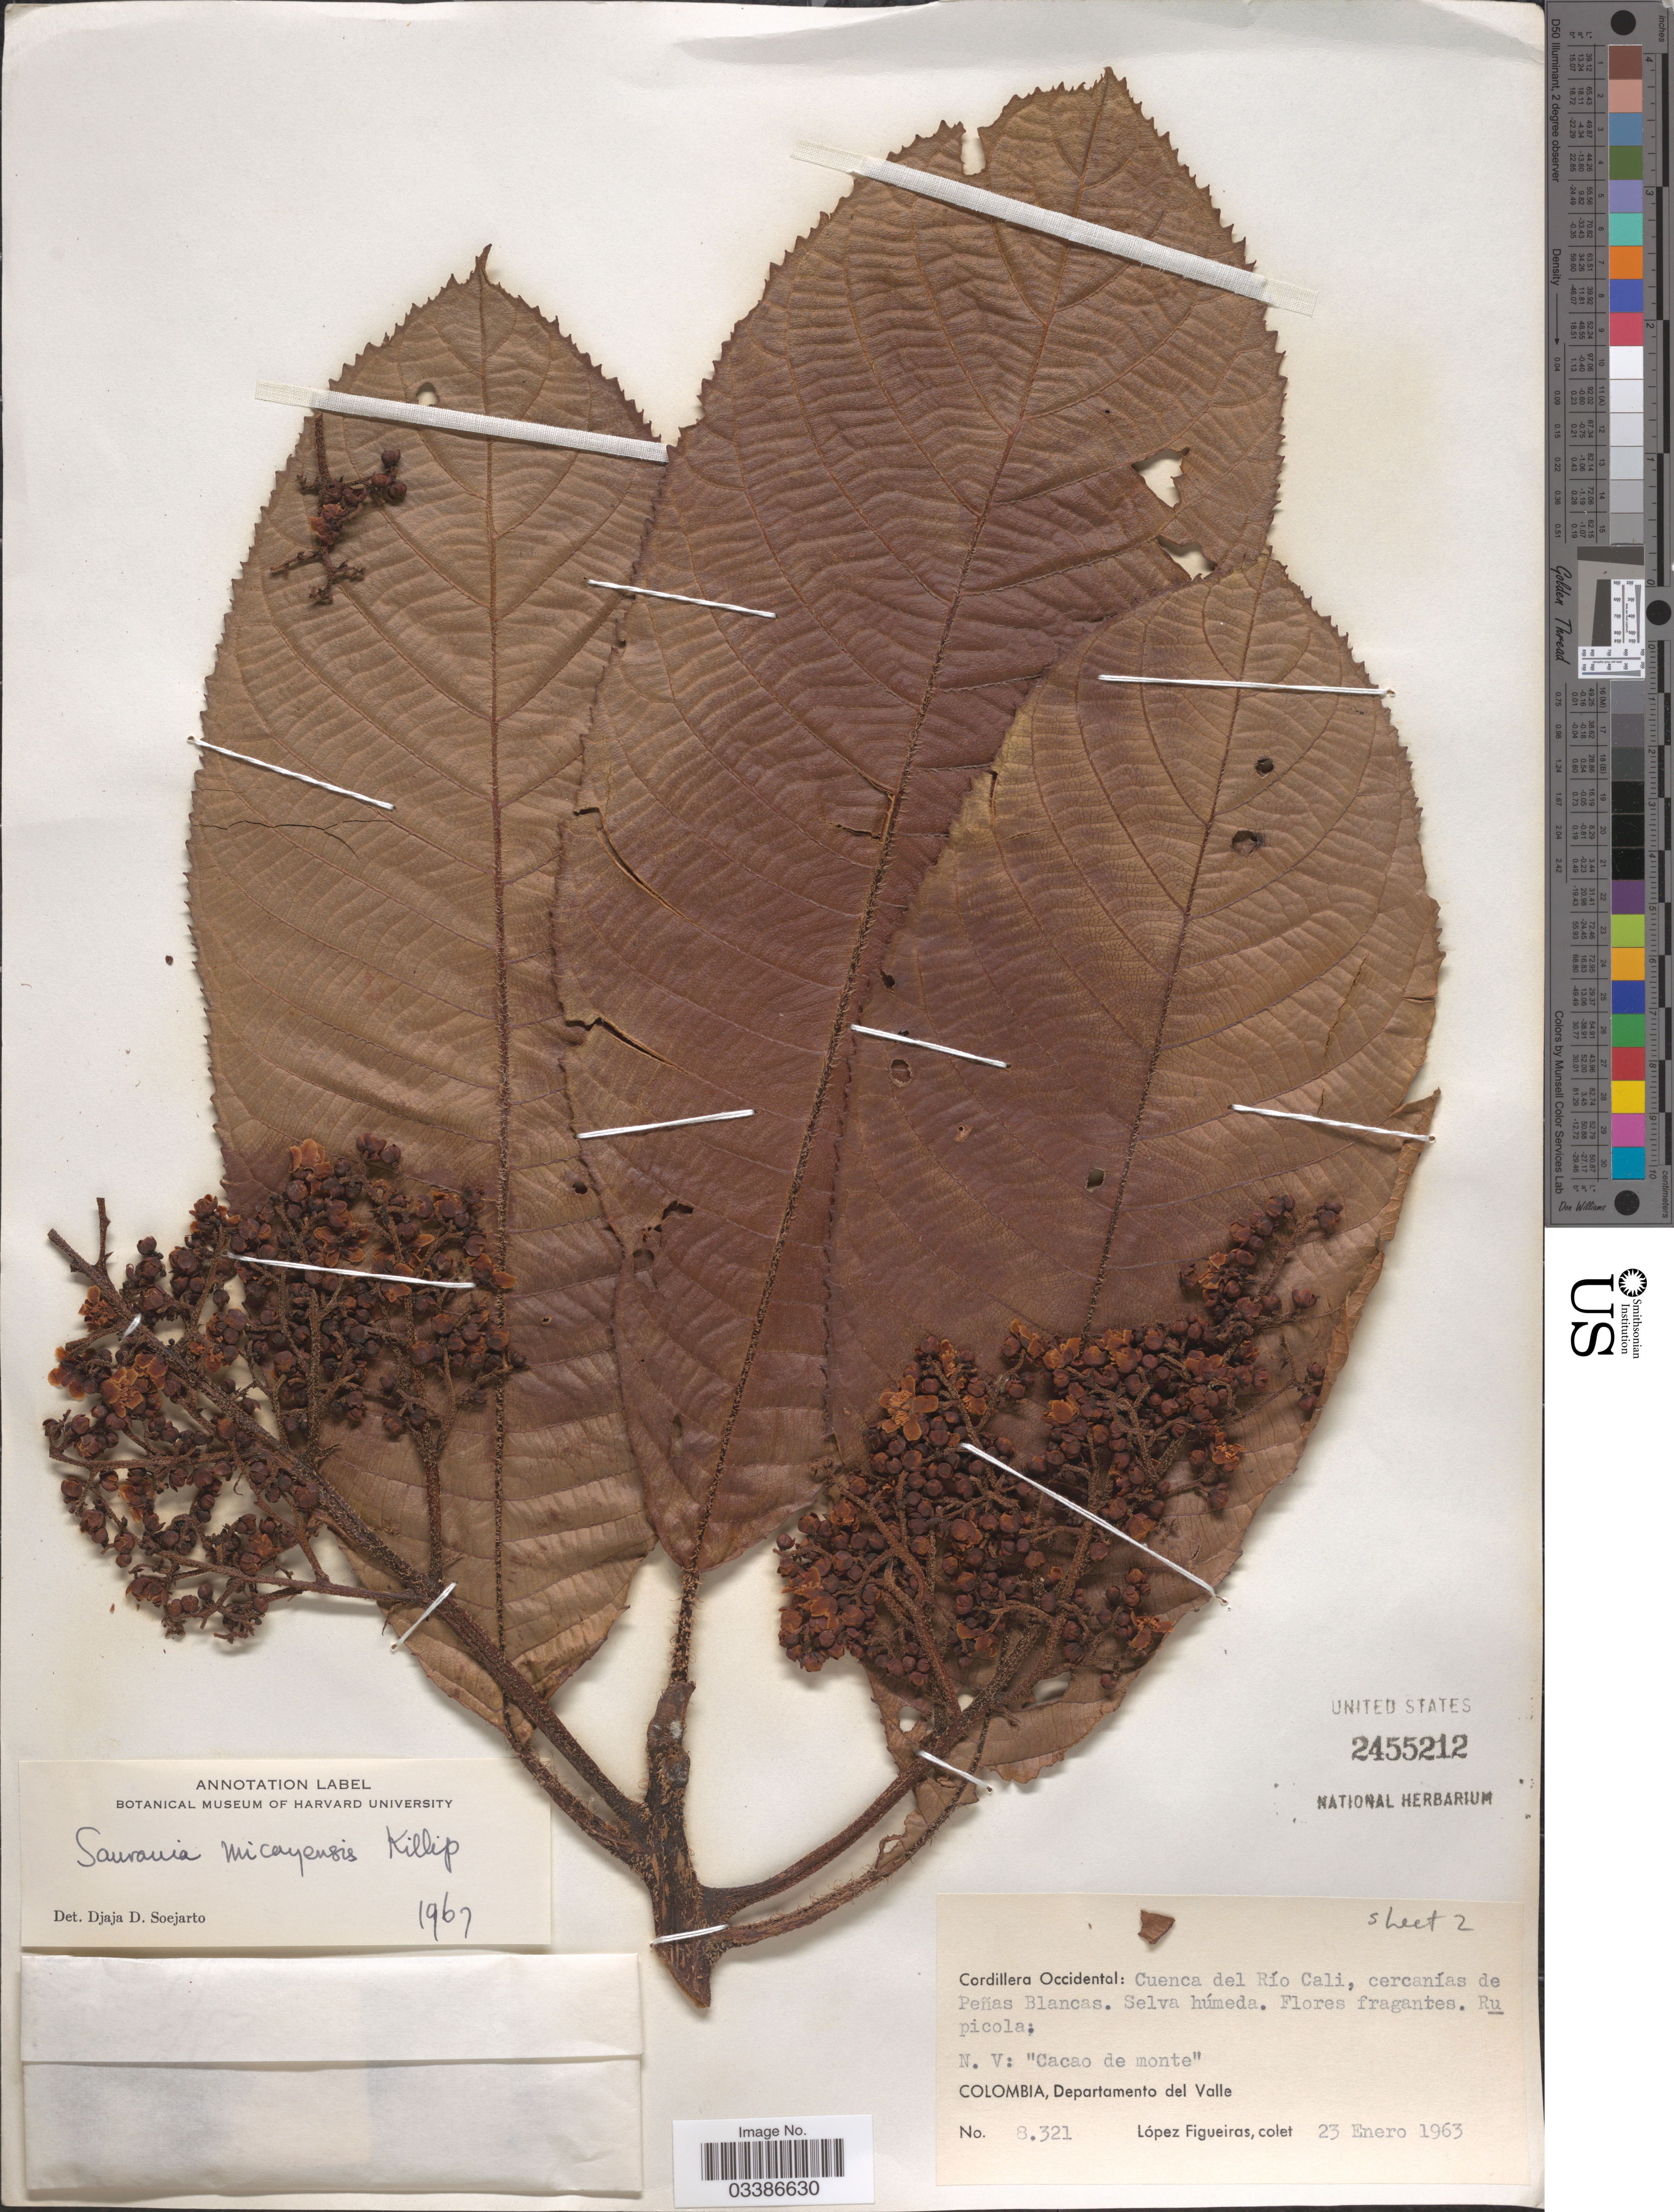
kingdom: Plantae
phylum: Tracheophyta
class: Magnoliopsida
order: Ericales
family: Actinidiaceae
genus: Saurauia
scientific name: Saurauia micayensis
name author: Killip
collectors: M. López Figueiras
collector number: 8321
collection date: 1963-01-23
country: Colombia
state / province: Valle del Cauca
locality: Cordillera Occidental: Cuenca del Río Cali, cercanías de Peñas Blancas. Departamento del Valle.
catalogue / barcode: US 2455212